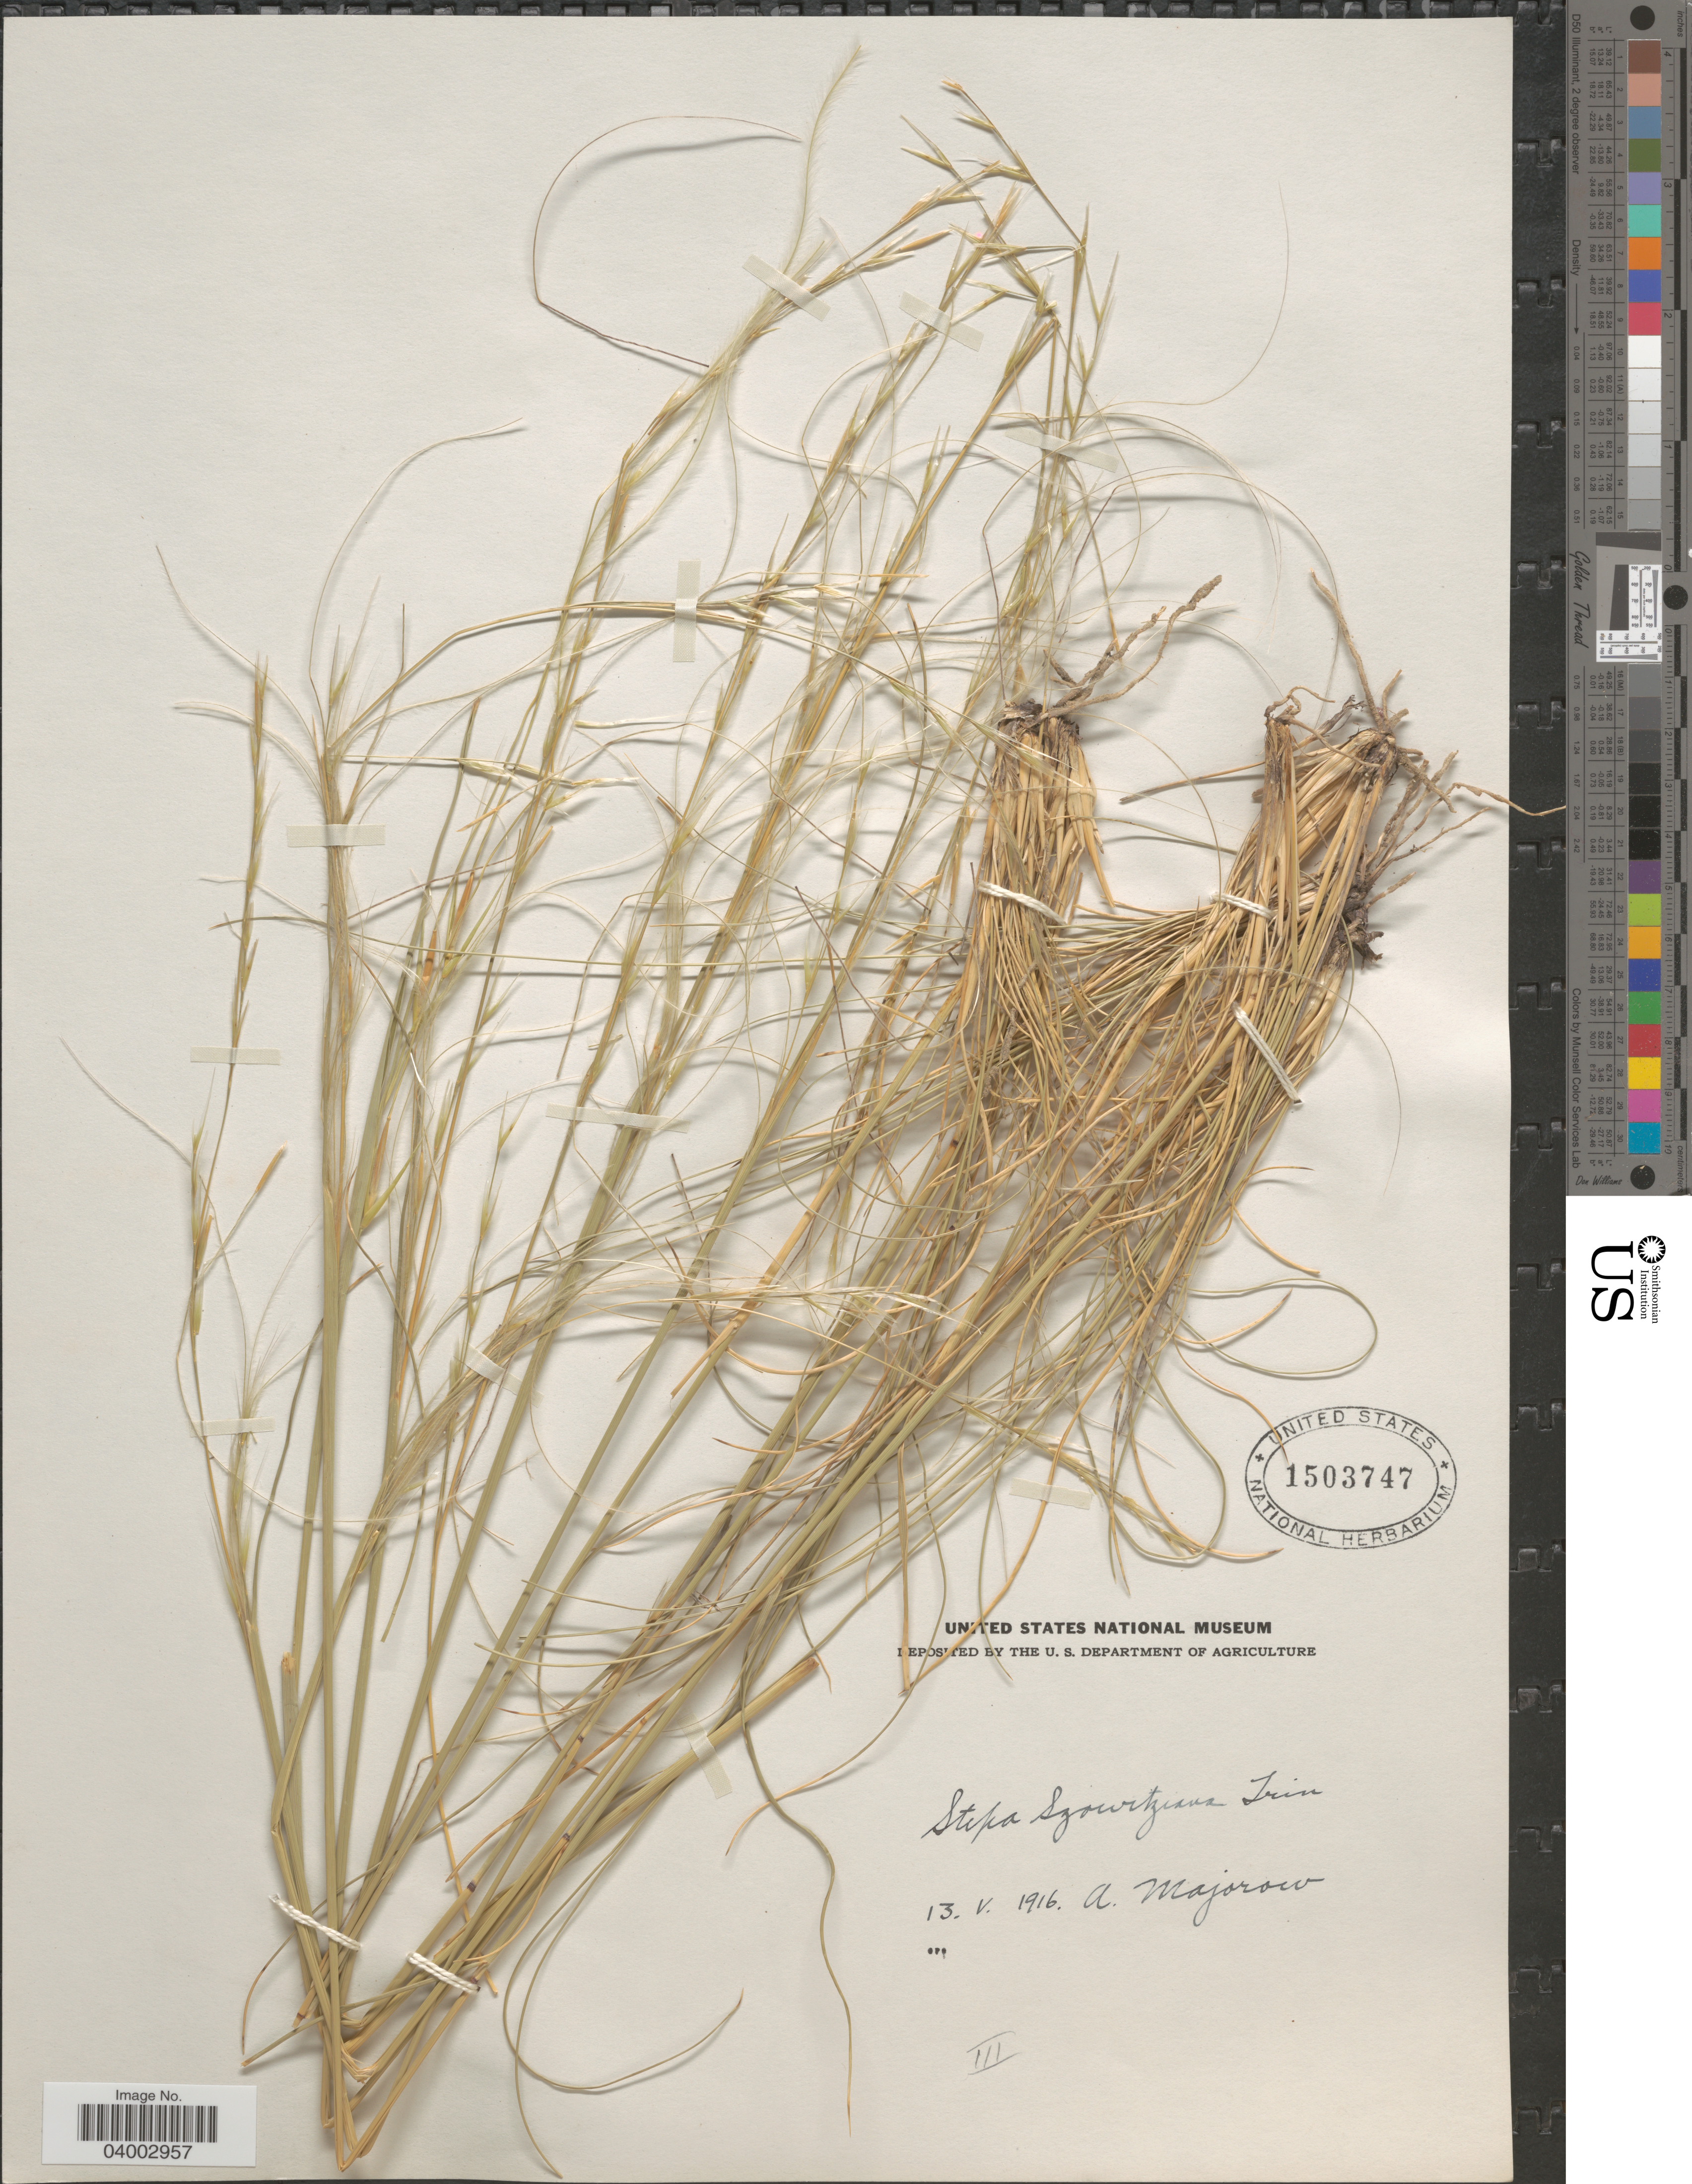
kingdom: Plantae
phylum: Tracheophyta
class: Liliopsida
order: Poales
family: Poaceae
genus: Stipa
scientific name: Stipa szovitsiana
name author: (Trin. & Rupr.) Griseb.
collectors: A. Majorow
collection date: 1916-05-13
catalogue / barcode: US 1503747